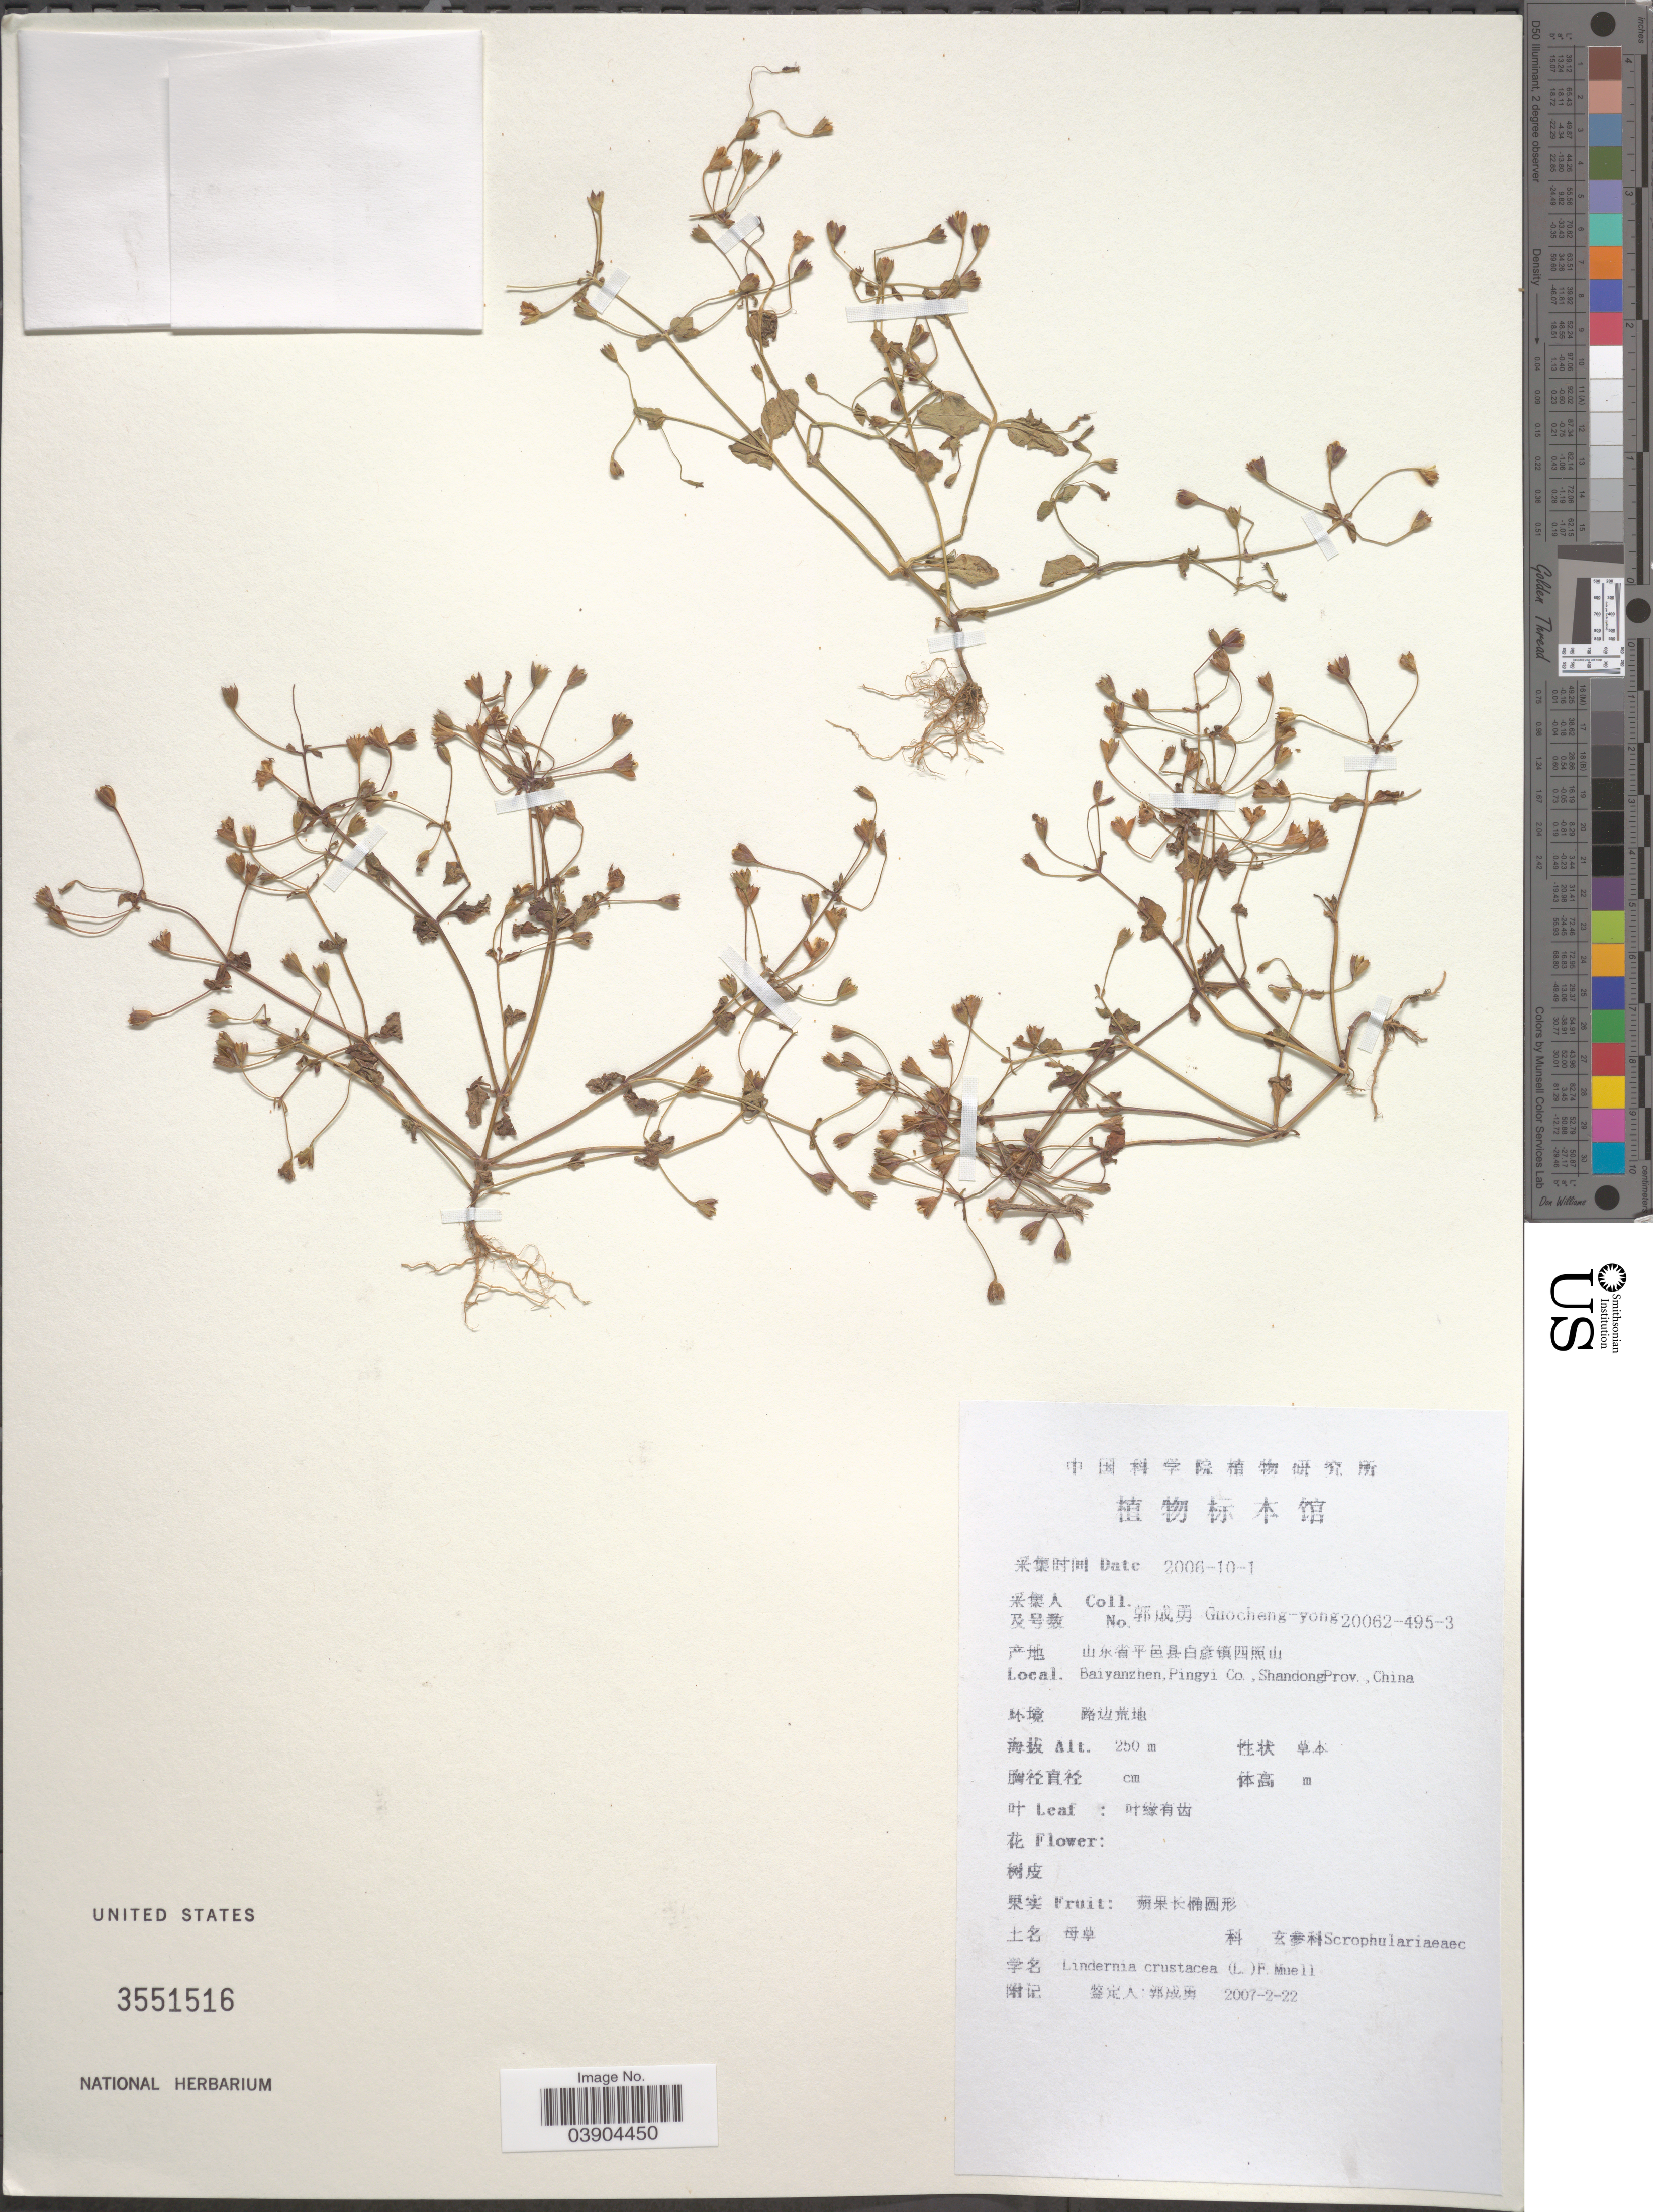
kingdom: Plantae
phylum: Tracheophyta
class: Magnoliopsida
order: Lamiales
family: Linderniaceae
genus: Lindernia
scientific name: Lindernia crustacea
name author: (L.) F. Muell.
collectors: Guo cheng-yong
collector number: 20062-495-3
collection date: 2006-10-01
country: China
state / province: Shandong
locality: Baiyanzhen, Pingyi Co.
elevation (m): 250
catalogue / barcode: US 3551516